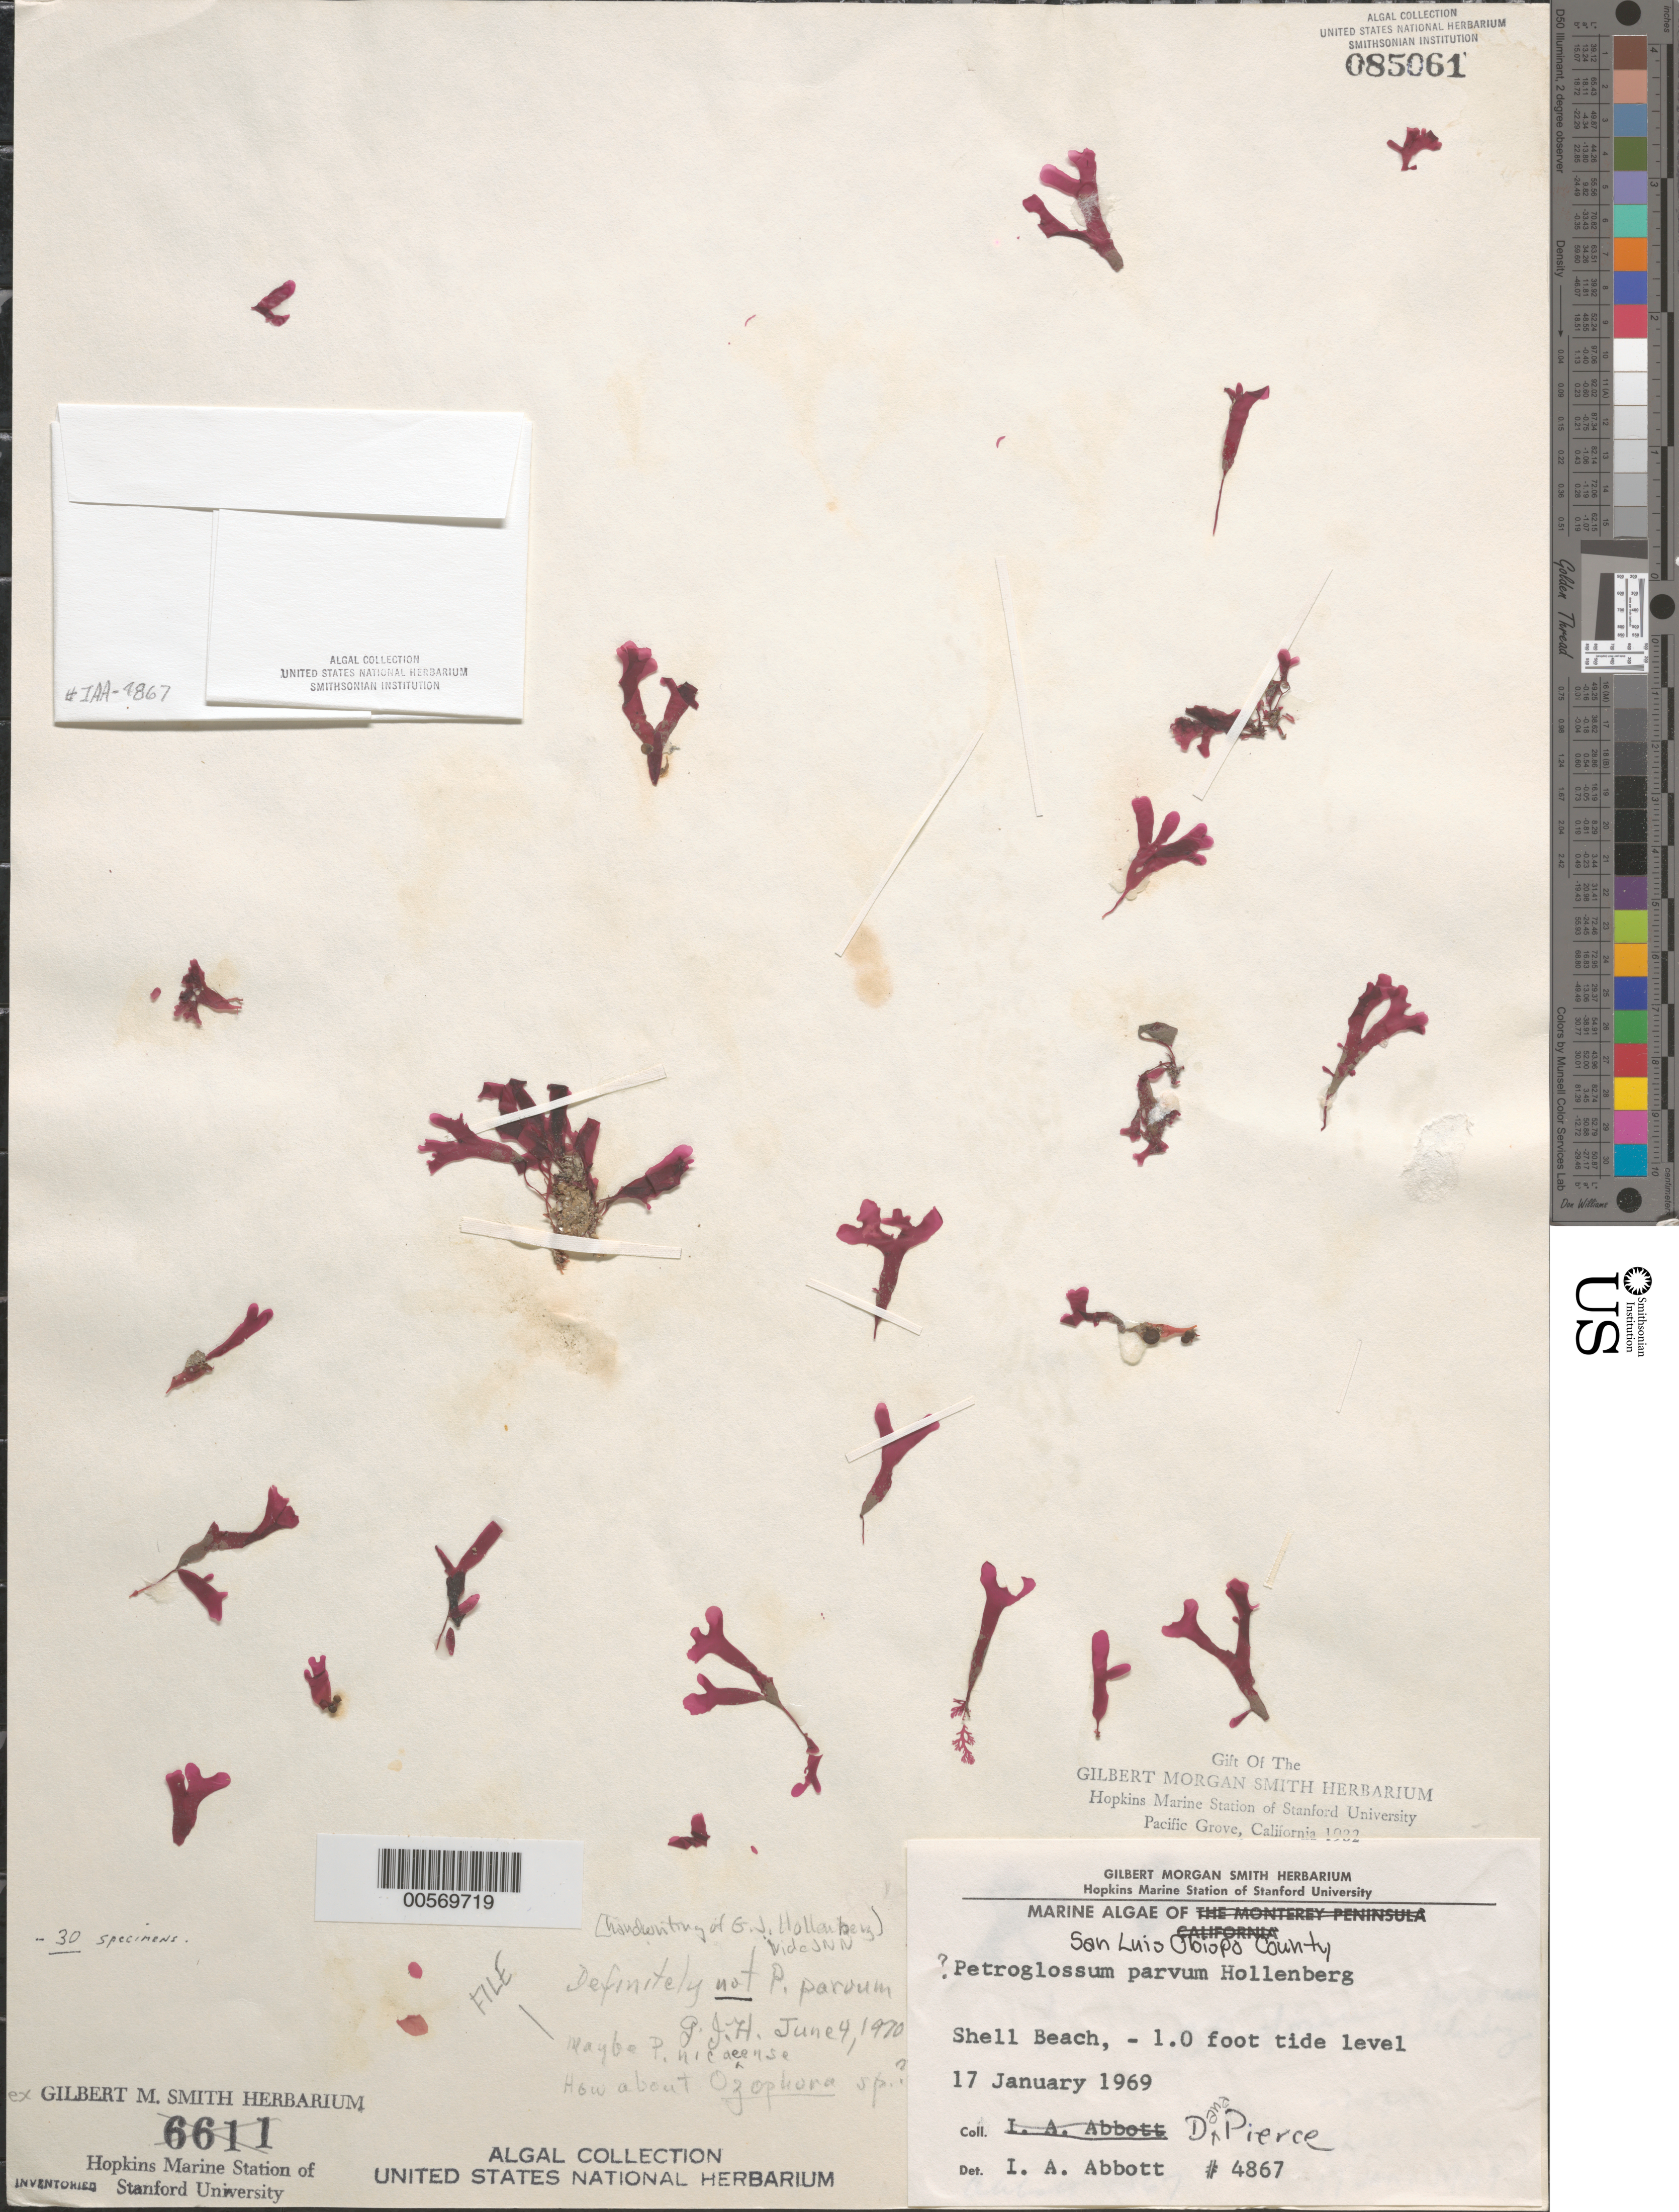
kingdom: Plantae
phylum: Rhodophyta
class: Florideophyceae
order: Gigartinales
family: Phyllophoraceae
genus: Petroglossum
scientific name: Petroglossum nicaeense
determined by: Hollenberg, George J.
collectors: D. Pierce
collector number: IAA 4867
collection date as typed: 17 Jan 1969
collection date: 1969-01-17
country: United States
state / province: California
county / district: San Luis Obispo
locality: Shell Beach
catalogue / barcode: US 85061